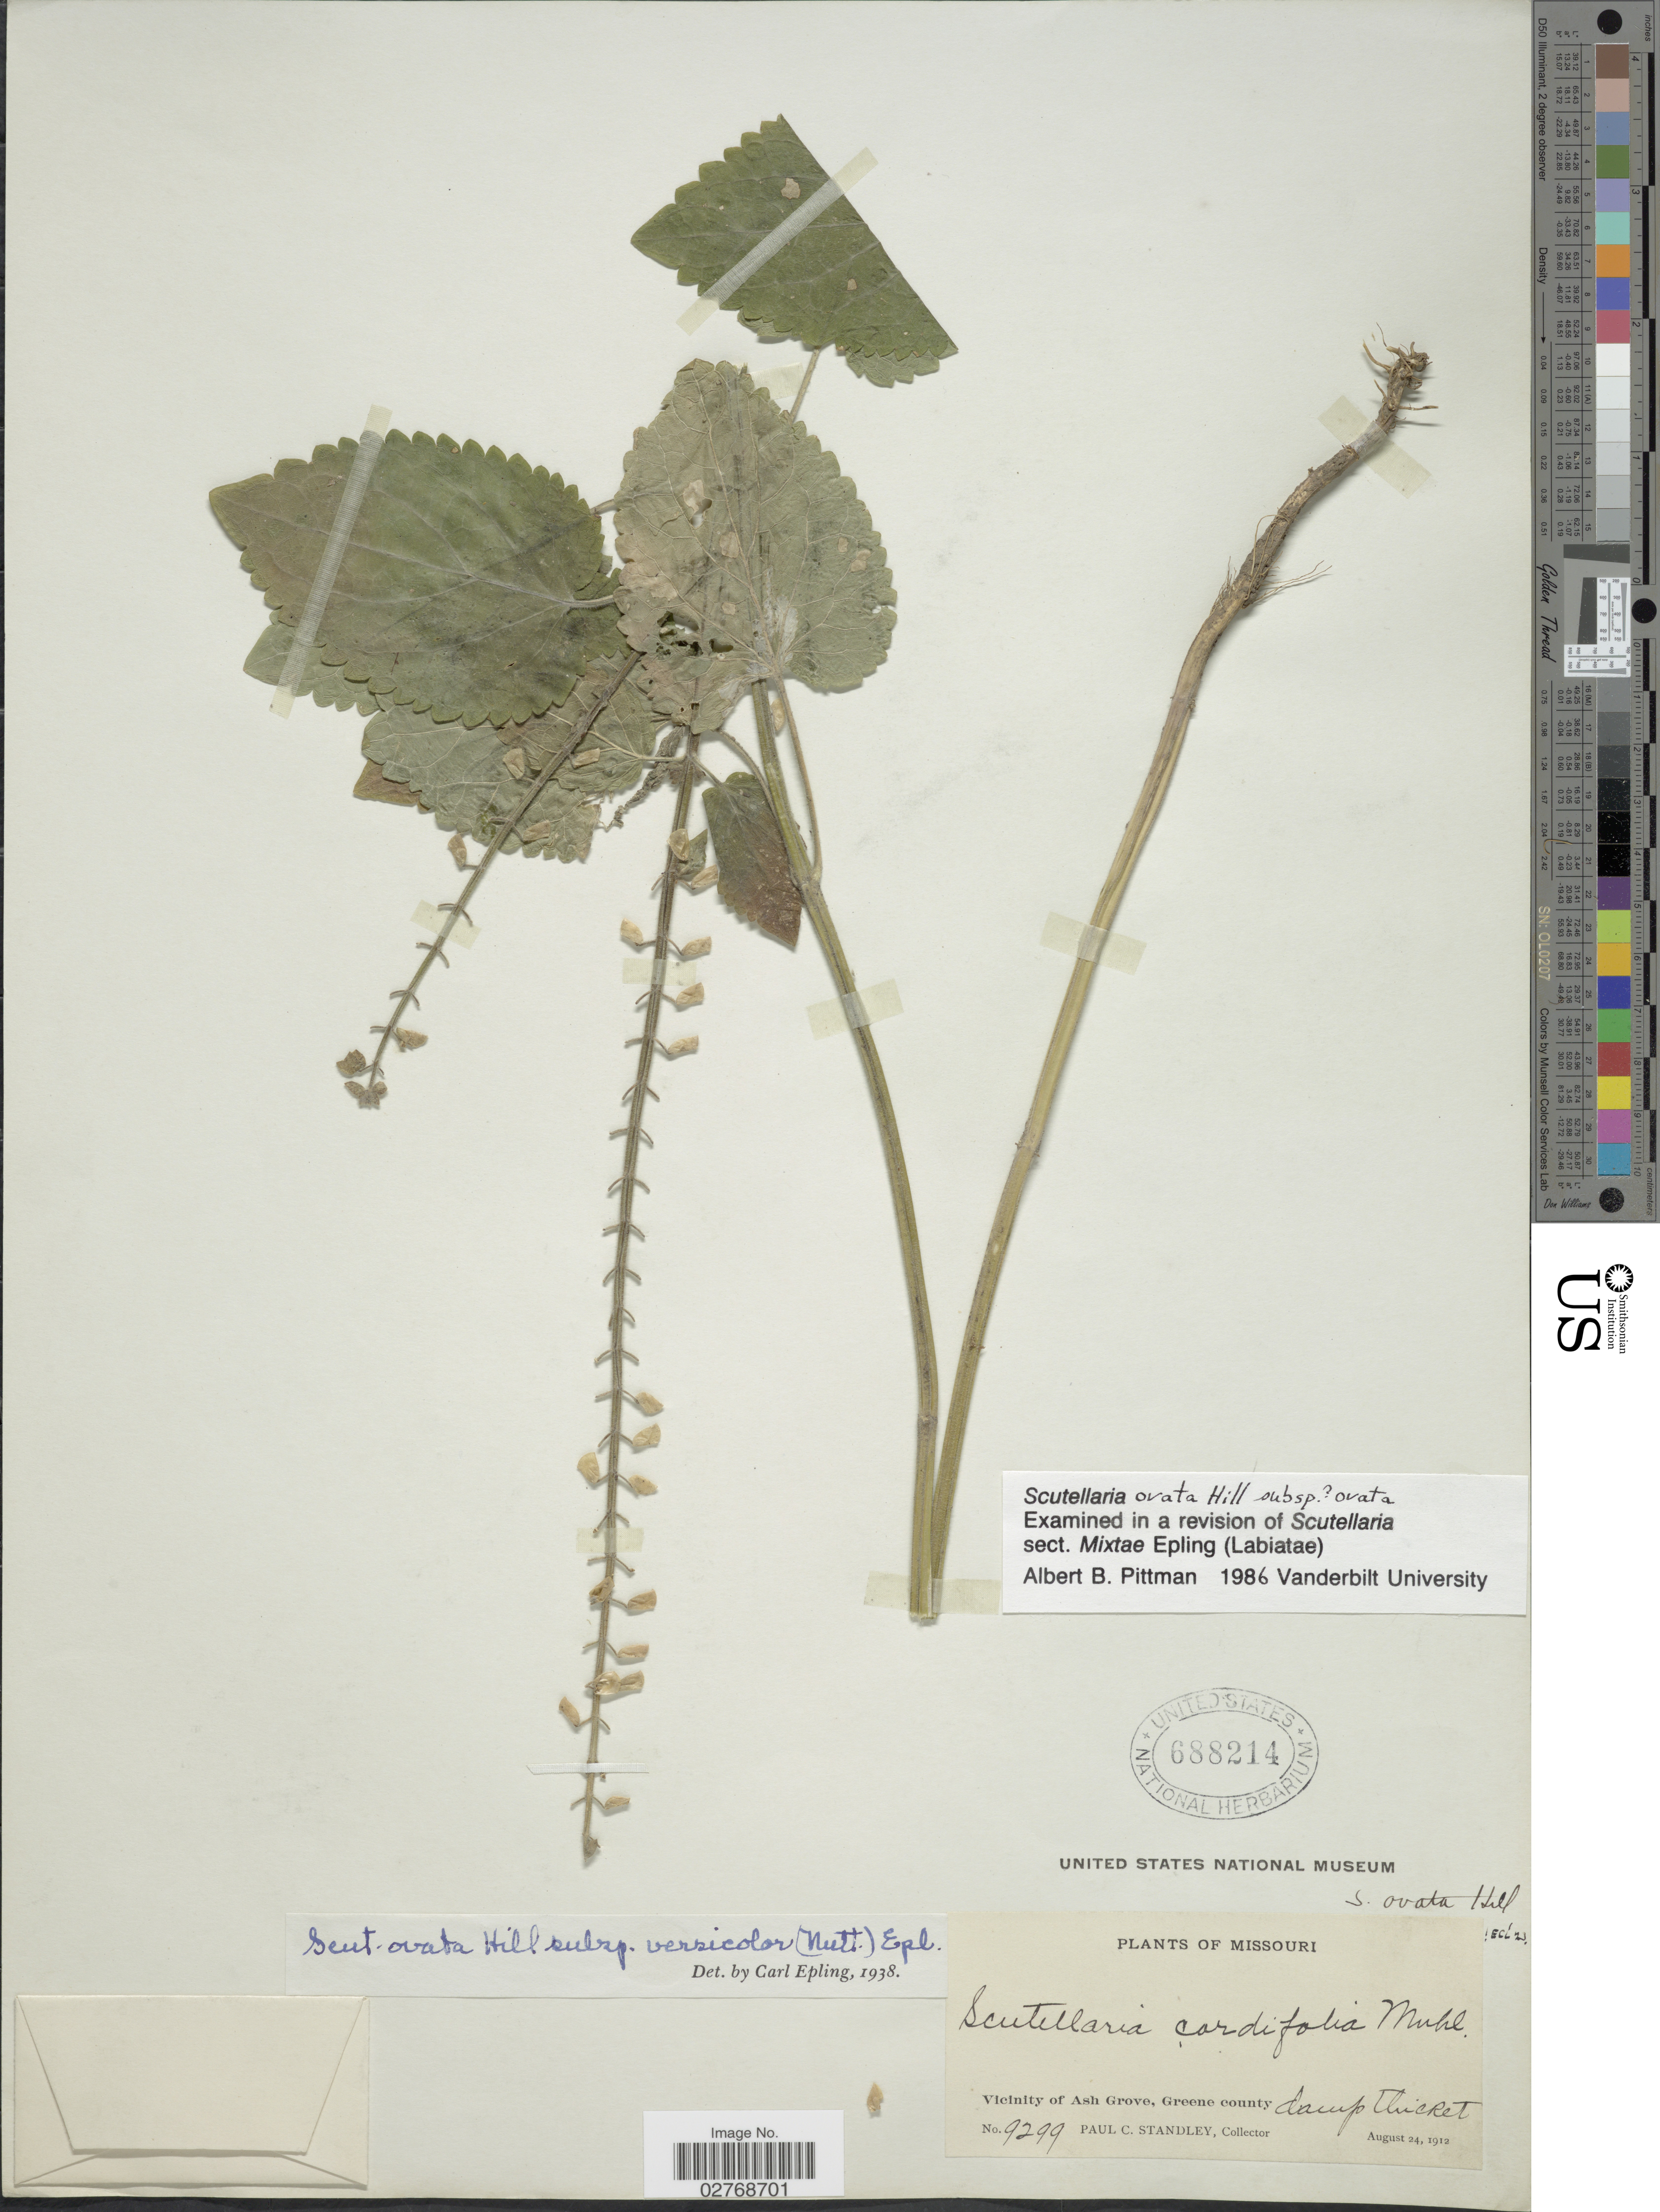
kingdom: Plantae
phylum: Tracheophyta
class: Magnoliopsida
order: Lamiales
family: Lamiaceae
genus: Scutellaria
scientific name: Scutellaria ovata subsp. versicolor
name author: (Nutt.) Epling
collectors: P. C. Standley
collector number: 9299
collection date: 1912-08-24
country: United States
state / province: Missouri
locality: Vicinity of Ash Grove, Greene county.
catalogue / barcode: US 688214